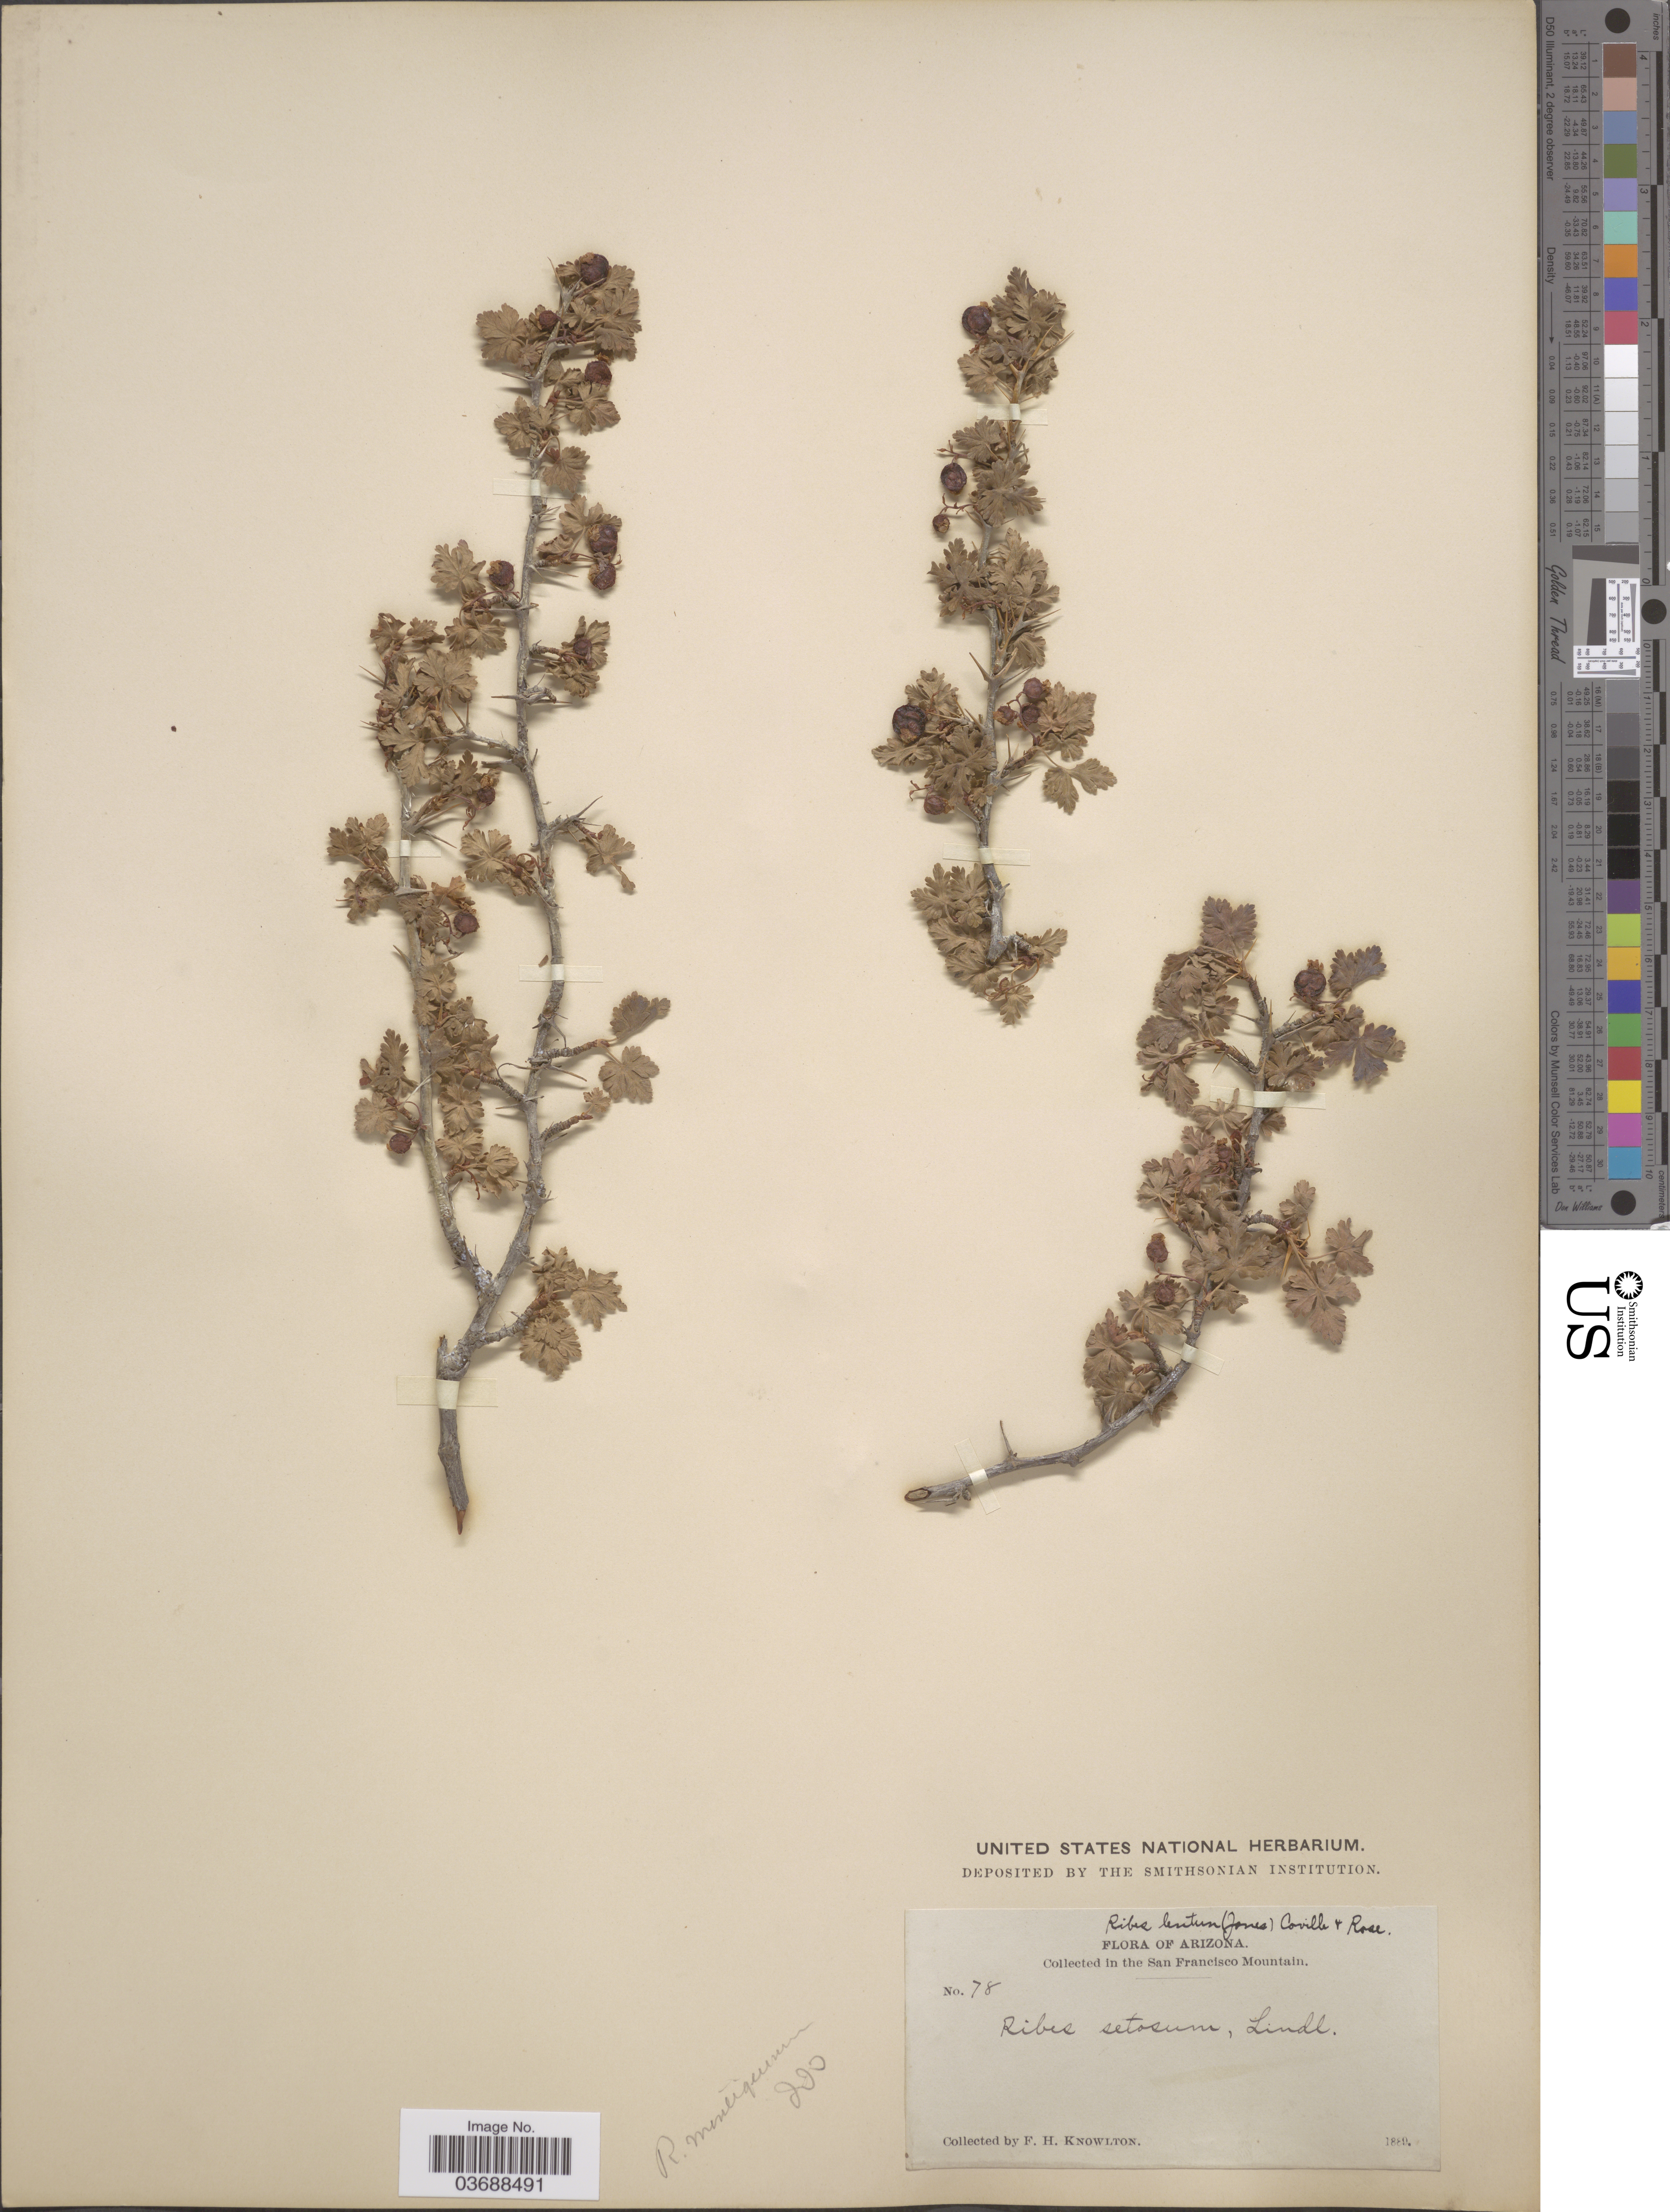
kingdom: Plantae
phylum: Tracheophyta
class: Magnoliopsida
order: Saxifragales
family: Grossulariaceae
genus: Ribes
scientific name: Ribes montigenum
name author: McClatchie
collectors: F. H. Knowlton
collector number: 78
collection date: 1889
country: United States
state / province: Arizona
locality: The San Francisco Mountain.